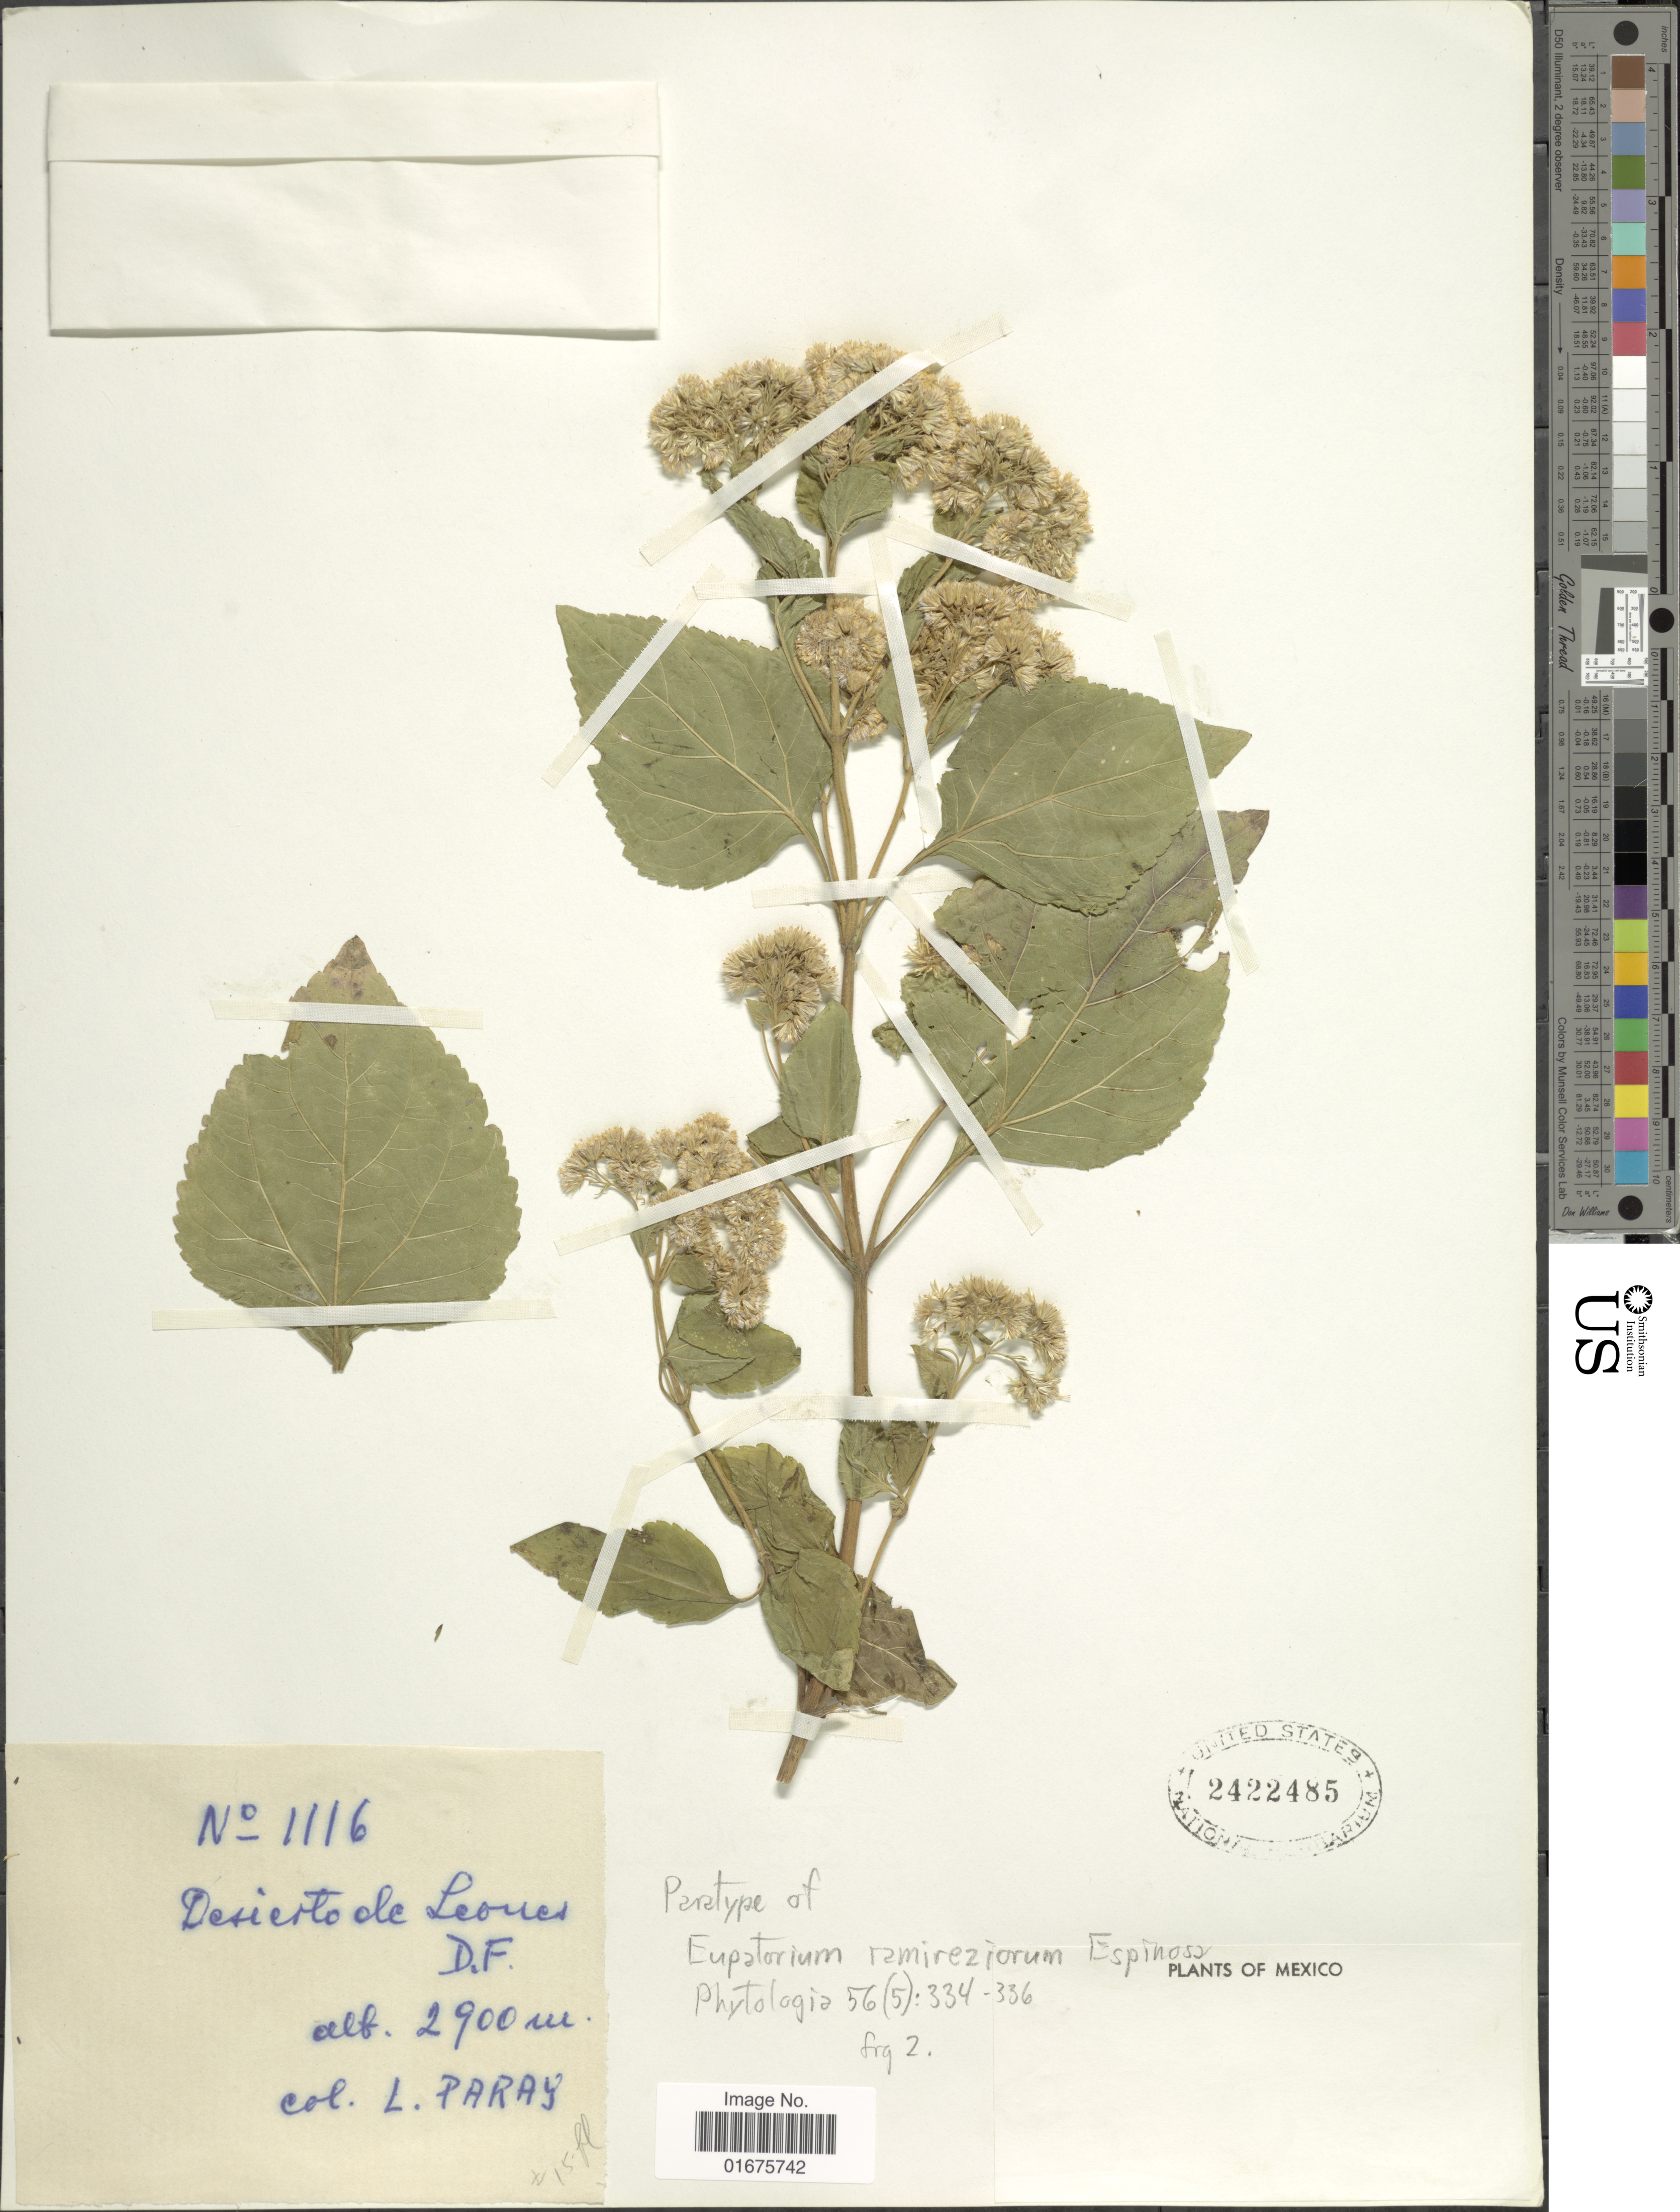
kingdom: Plantae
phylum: Tracheophyta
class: Magnoliopsida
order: Asterales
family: Asteraceae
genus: Ageratina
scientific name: Ageratina dolichobasis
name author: (Mc Vaugh) R.M. King & H. Rob.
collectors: L. Paray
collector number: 1116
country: Mexico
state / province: Distrito Federal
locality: Desierto de Leones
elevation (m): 2900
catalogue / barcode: US 2422485